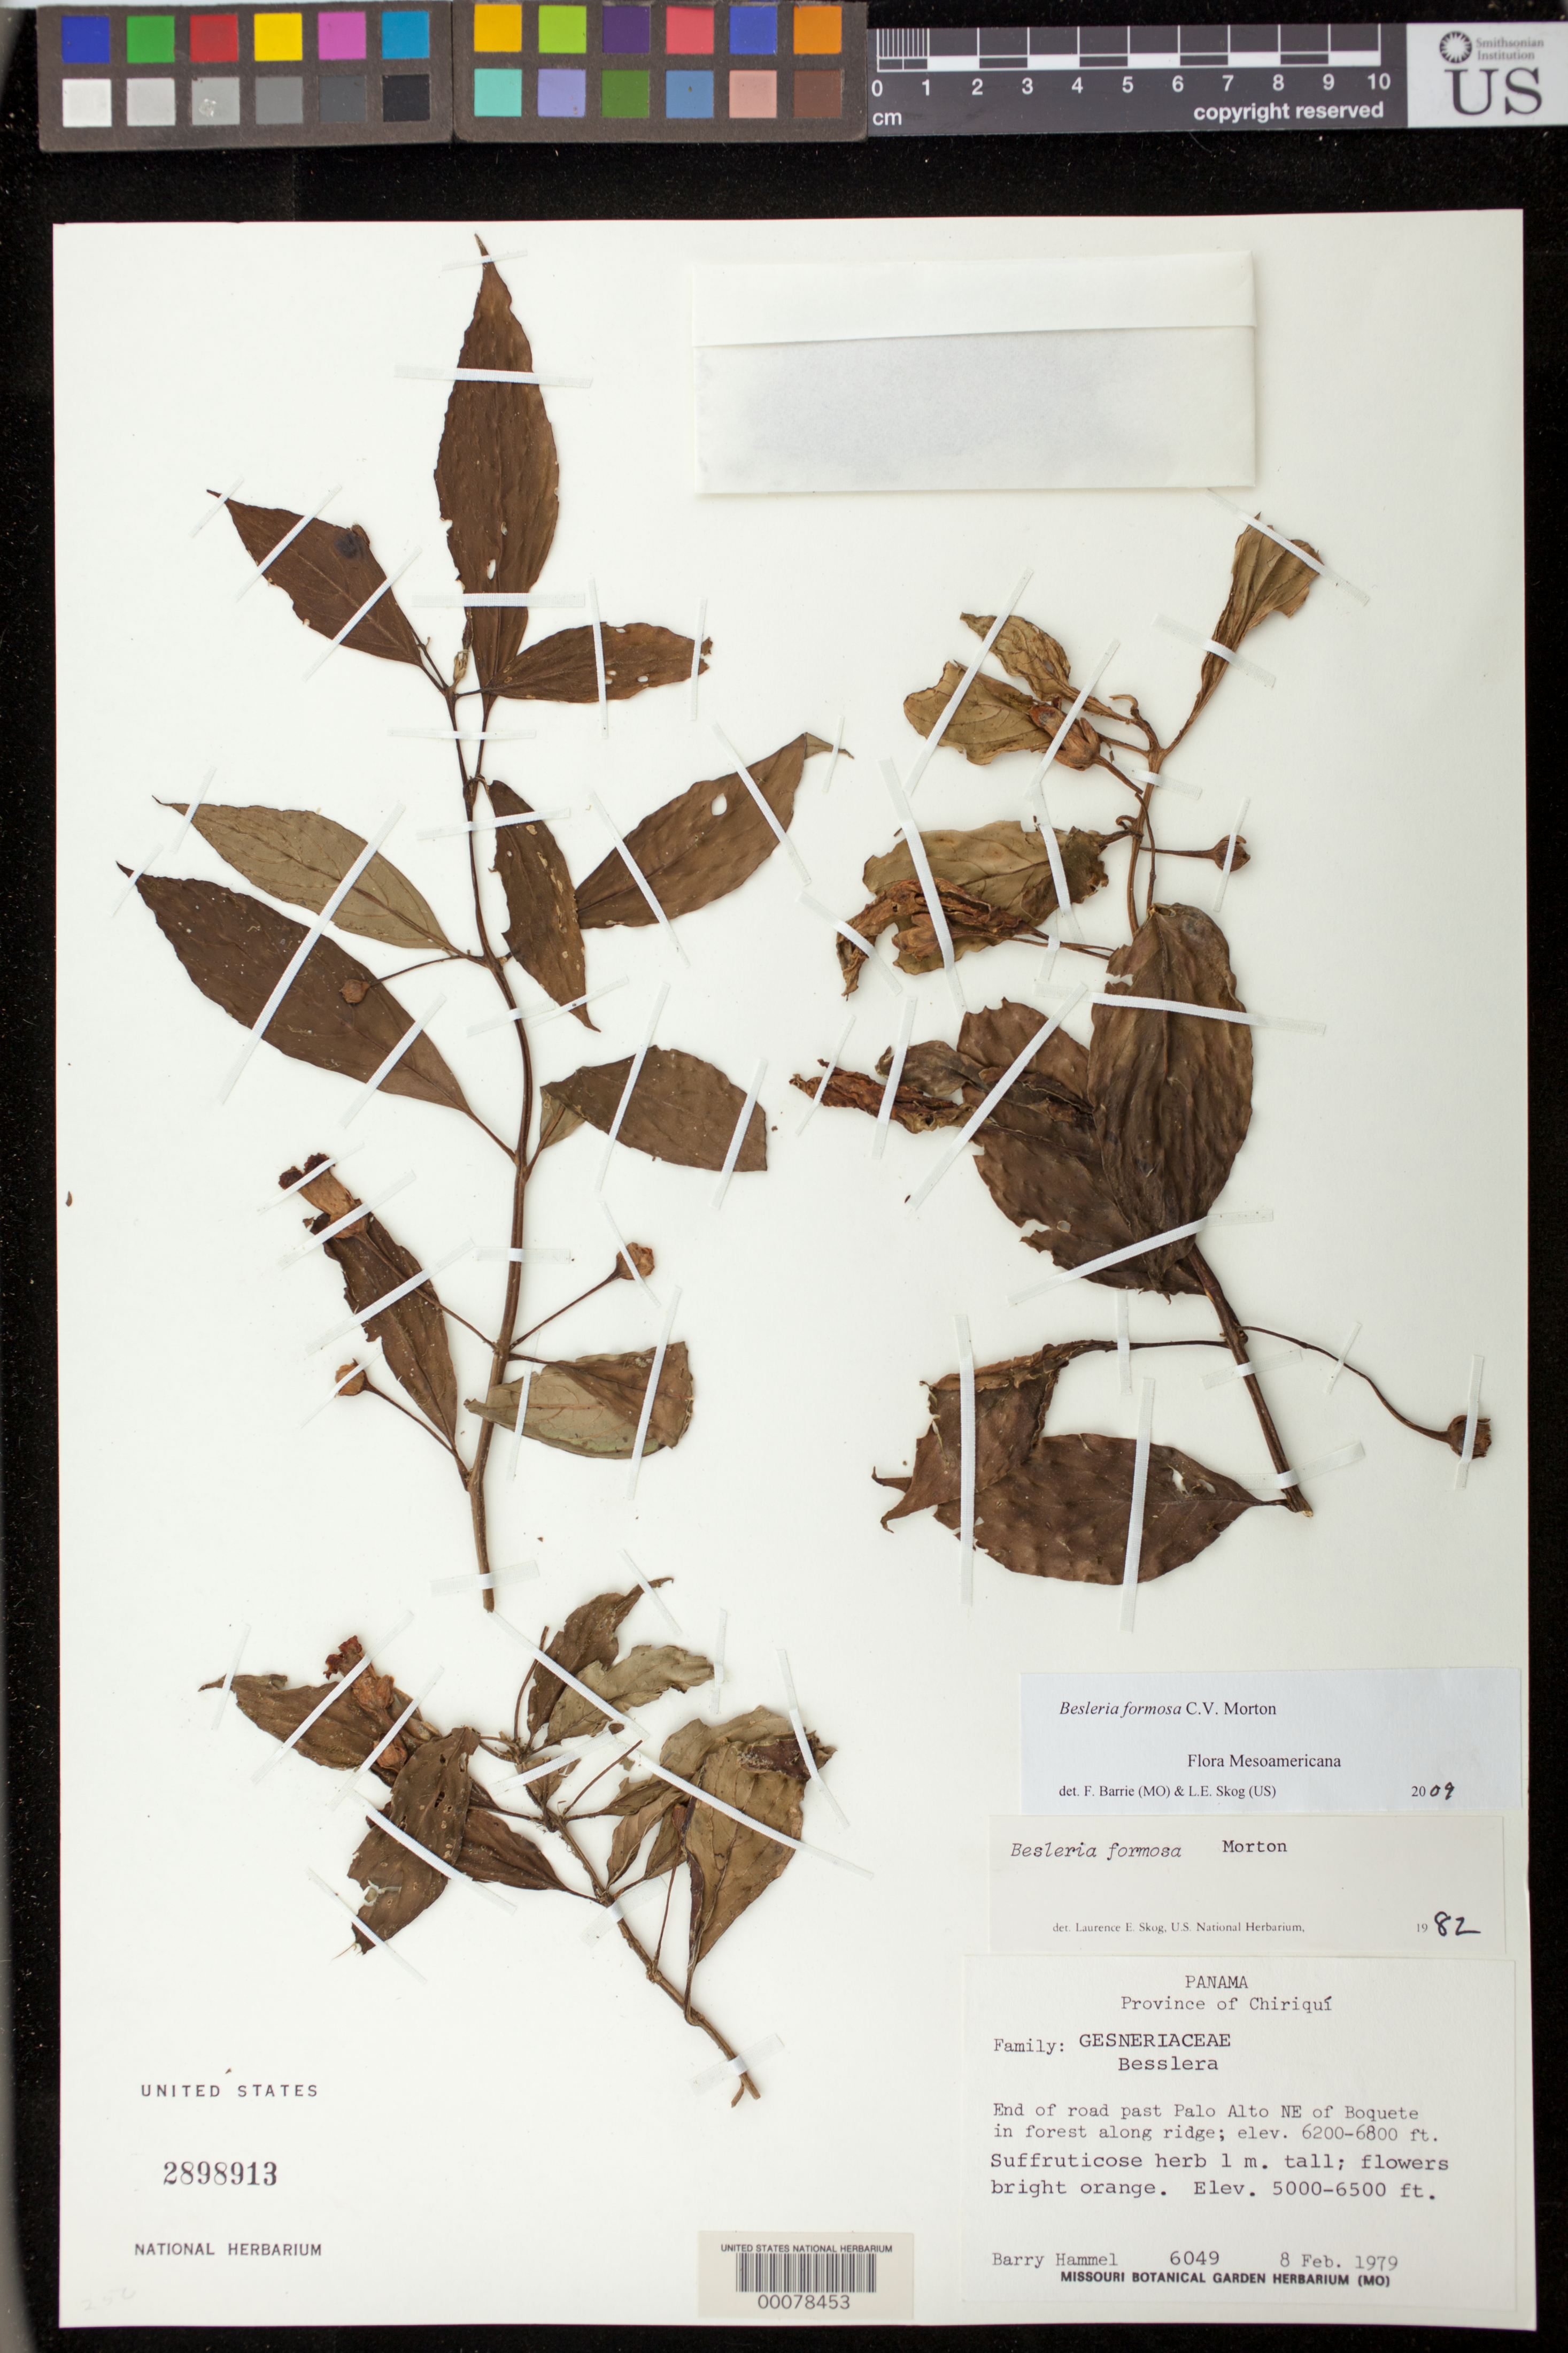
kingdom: Plantae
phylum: Tracheophyta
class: Magnoliopsida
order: Lamiales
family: Gesneriaceae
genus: Besleria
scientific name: Besleria amabilis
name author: C.V. Morton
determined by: Skog, Laurence E.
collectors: B. Hammel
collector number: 6049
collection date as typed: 08 Feb 1979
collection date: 1979-02-08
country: Panama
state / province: Chiriquí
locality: End of road past Palo Alto NE of Boquete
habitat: In forest along ridge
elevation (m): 1524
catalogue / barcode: US 2898913